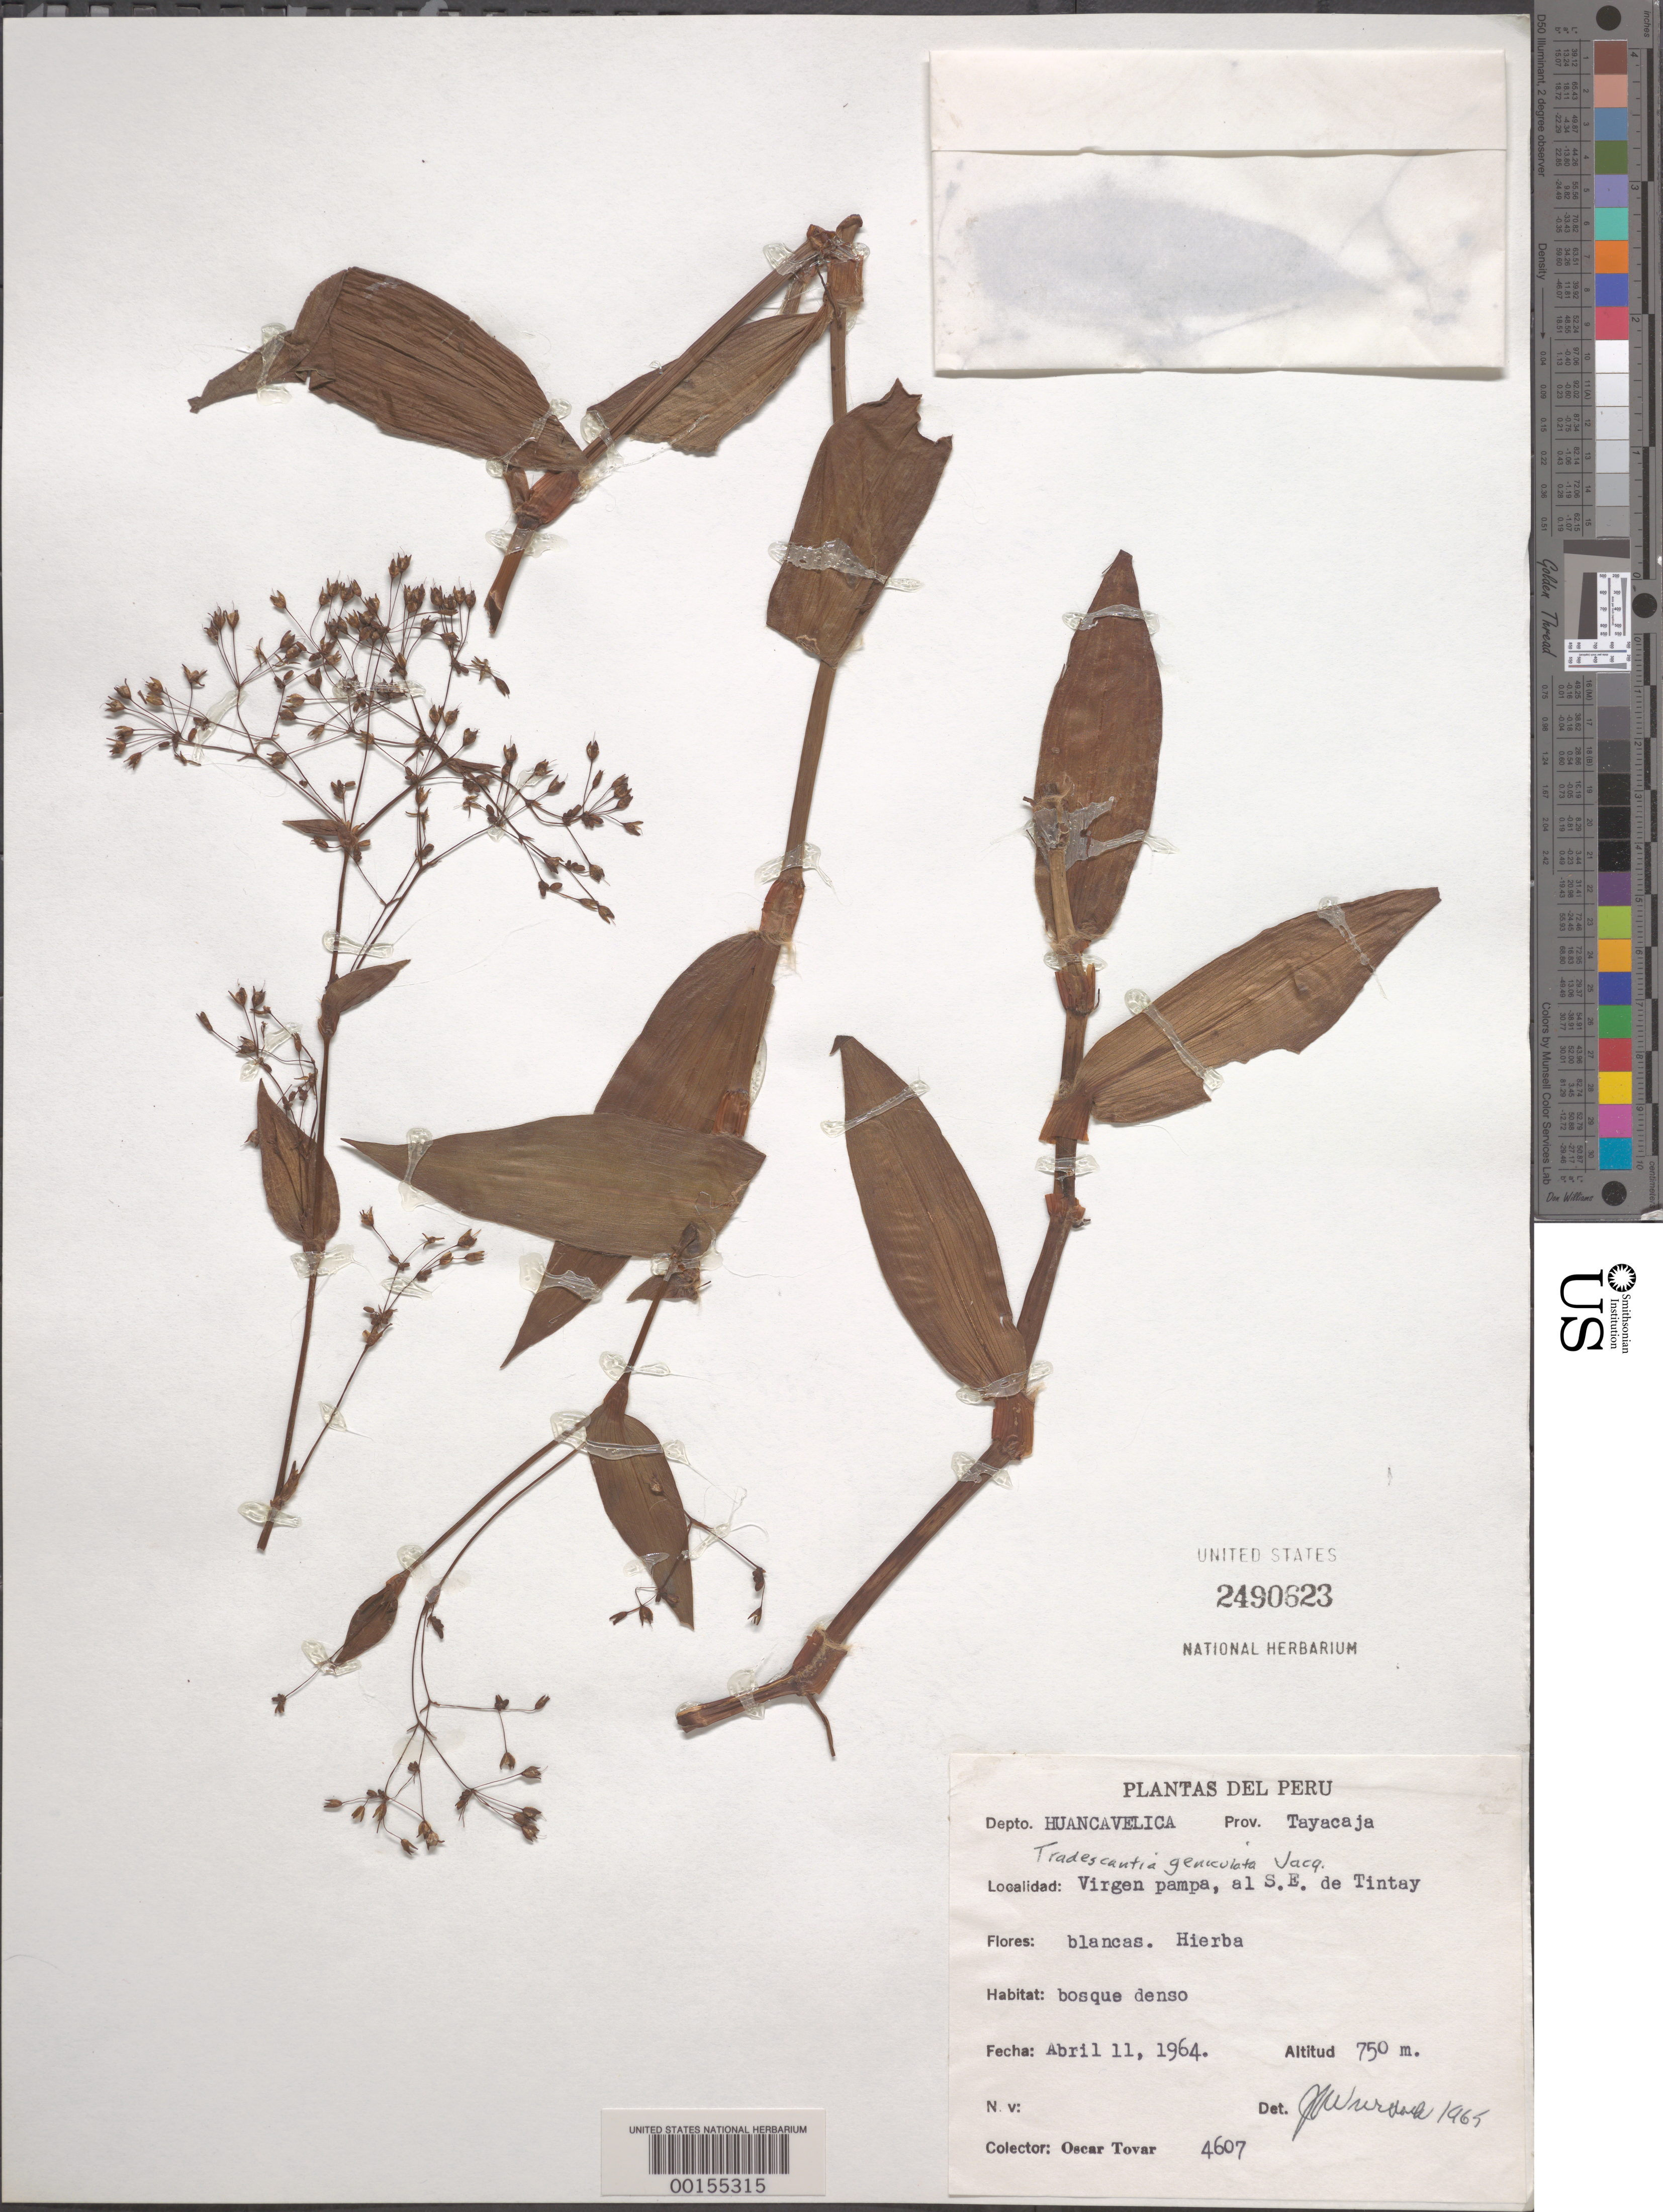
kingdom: Plantae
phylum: Tracheophyta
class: Liliopsida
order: Commelinales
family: Commelinaceae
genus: Gibasis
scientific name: Gibasis geniculata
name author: (Jacq.) Rohweder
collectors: Ó. Tovar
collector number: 4607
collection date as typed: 11 Apr 1964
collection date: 1964-04-11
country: Peru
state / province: Huancavelica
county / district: Tayacaja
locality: SE of Tintay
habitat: Dense forest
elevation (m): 750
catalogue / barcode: US 2490623